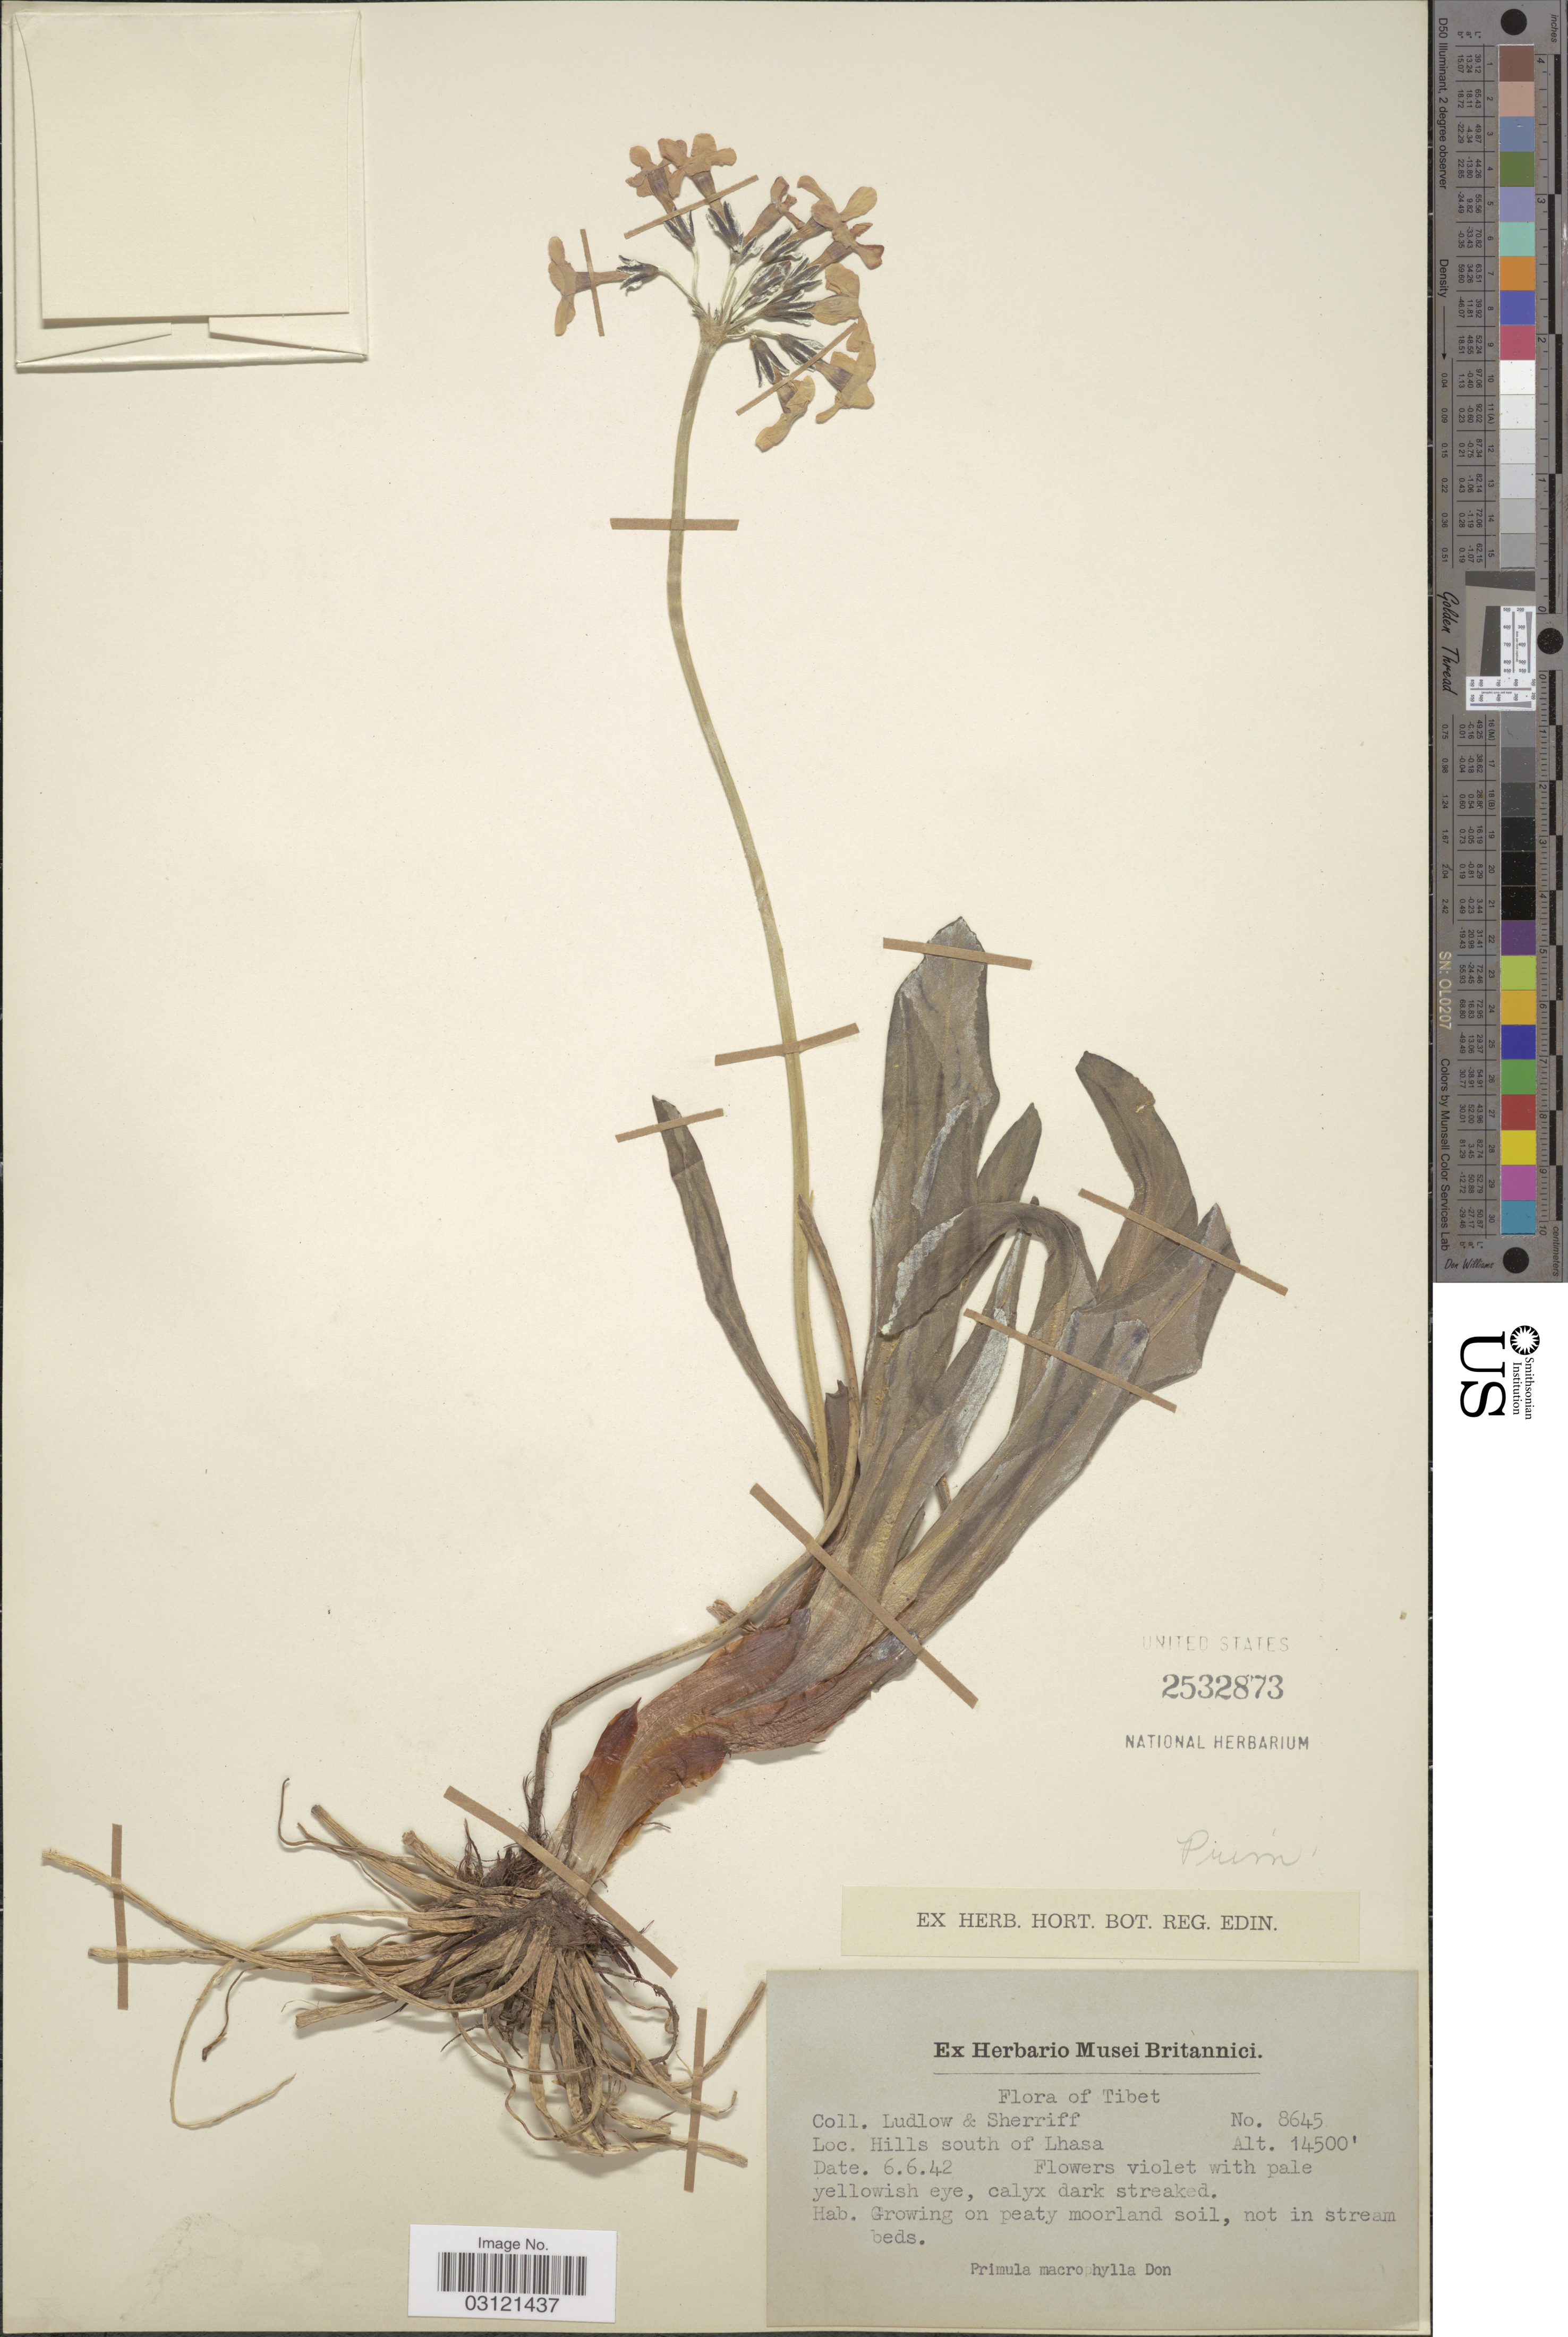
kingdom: Plantae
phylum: Tracheophyta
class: Magnoliopsida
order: Ericales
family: Primulaceae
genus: Primula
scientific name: Primula macrophylla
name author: D. Don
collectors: -. Ludlow & Sherriff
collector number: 8645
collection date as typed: Transcribed d/m/y: 6/6/42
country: China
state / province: Xizang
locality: Hills south of Lhasa.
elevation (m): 4420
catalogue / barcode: US 2532873